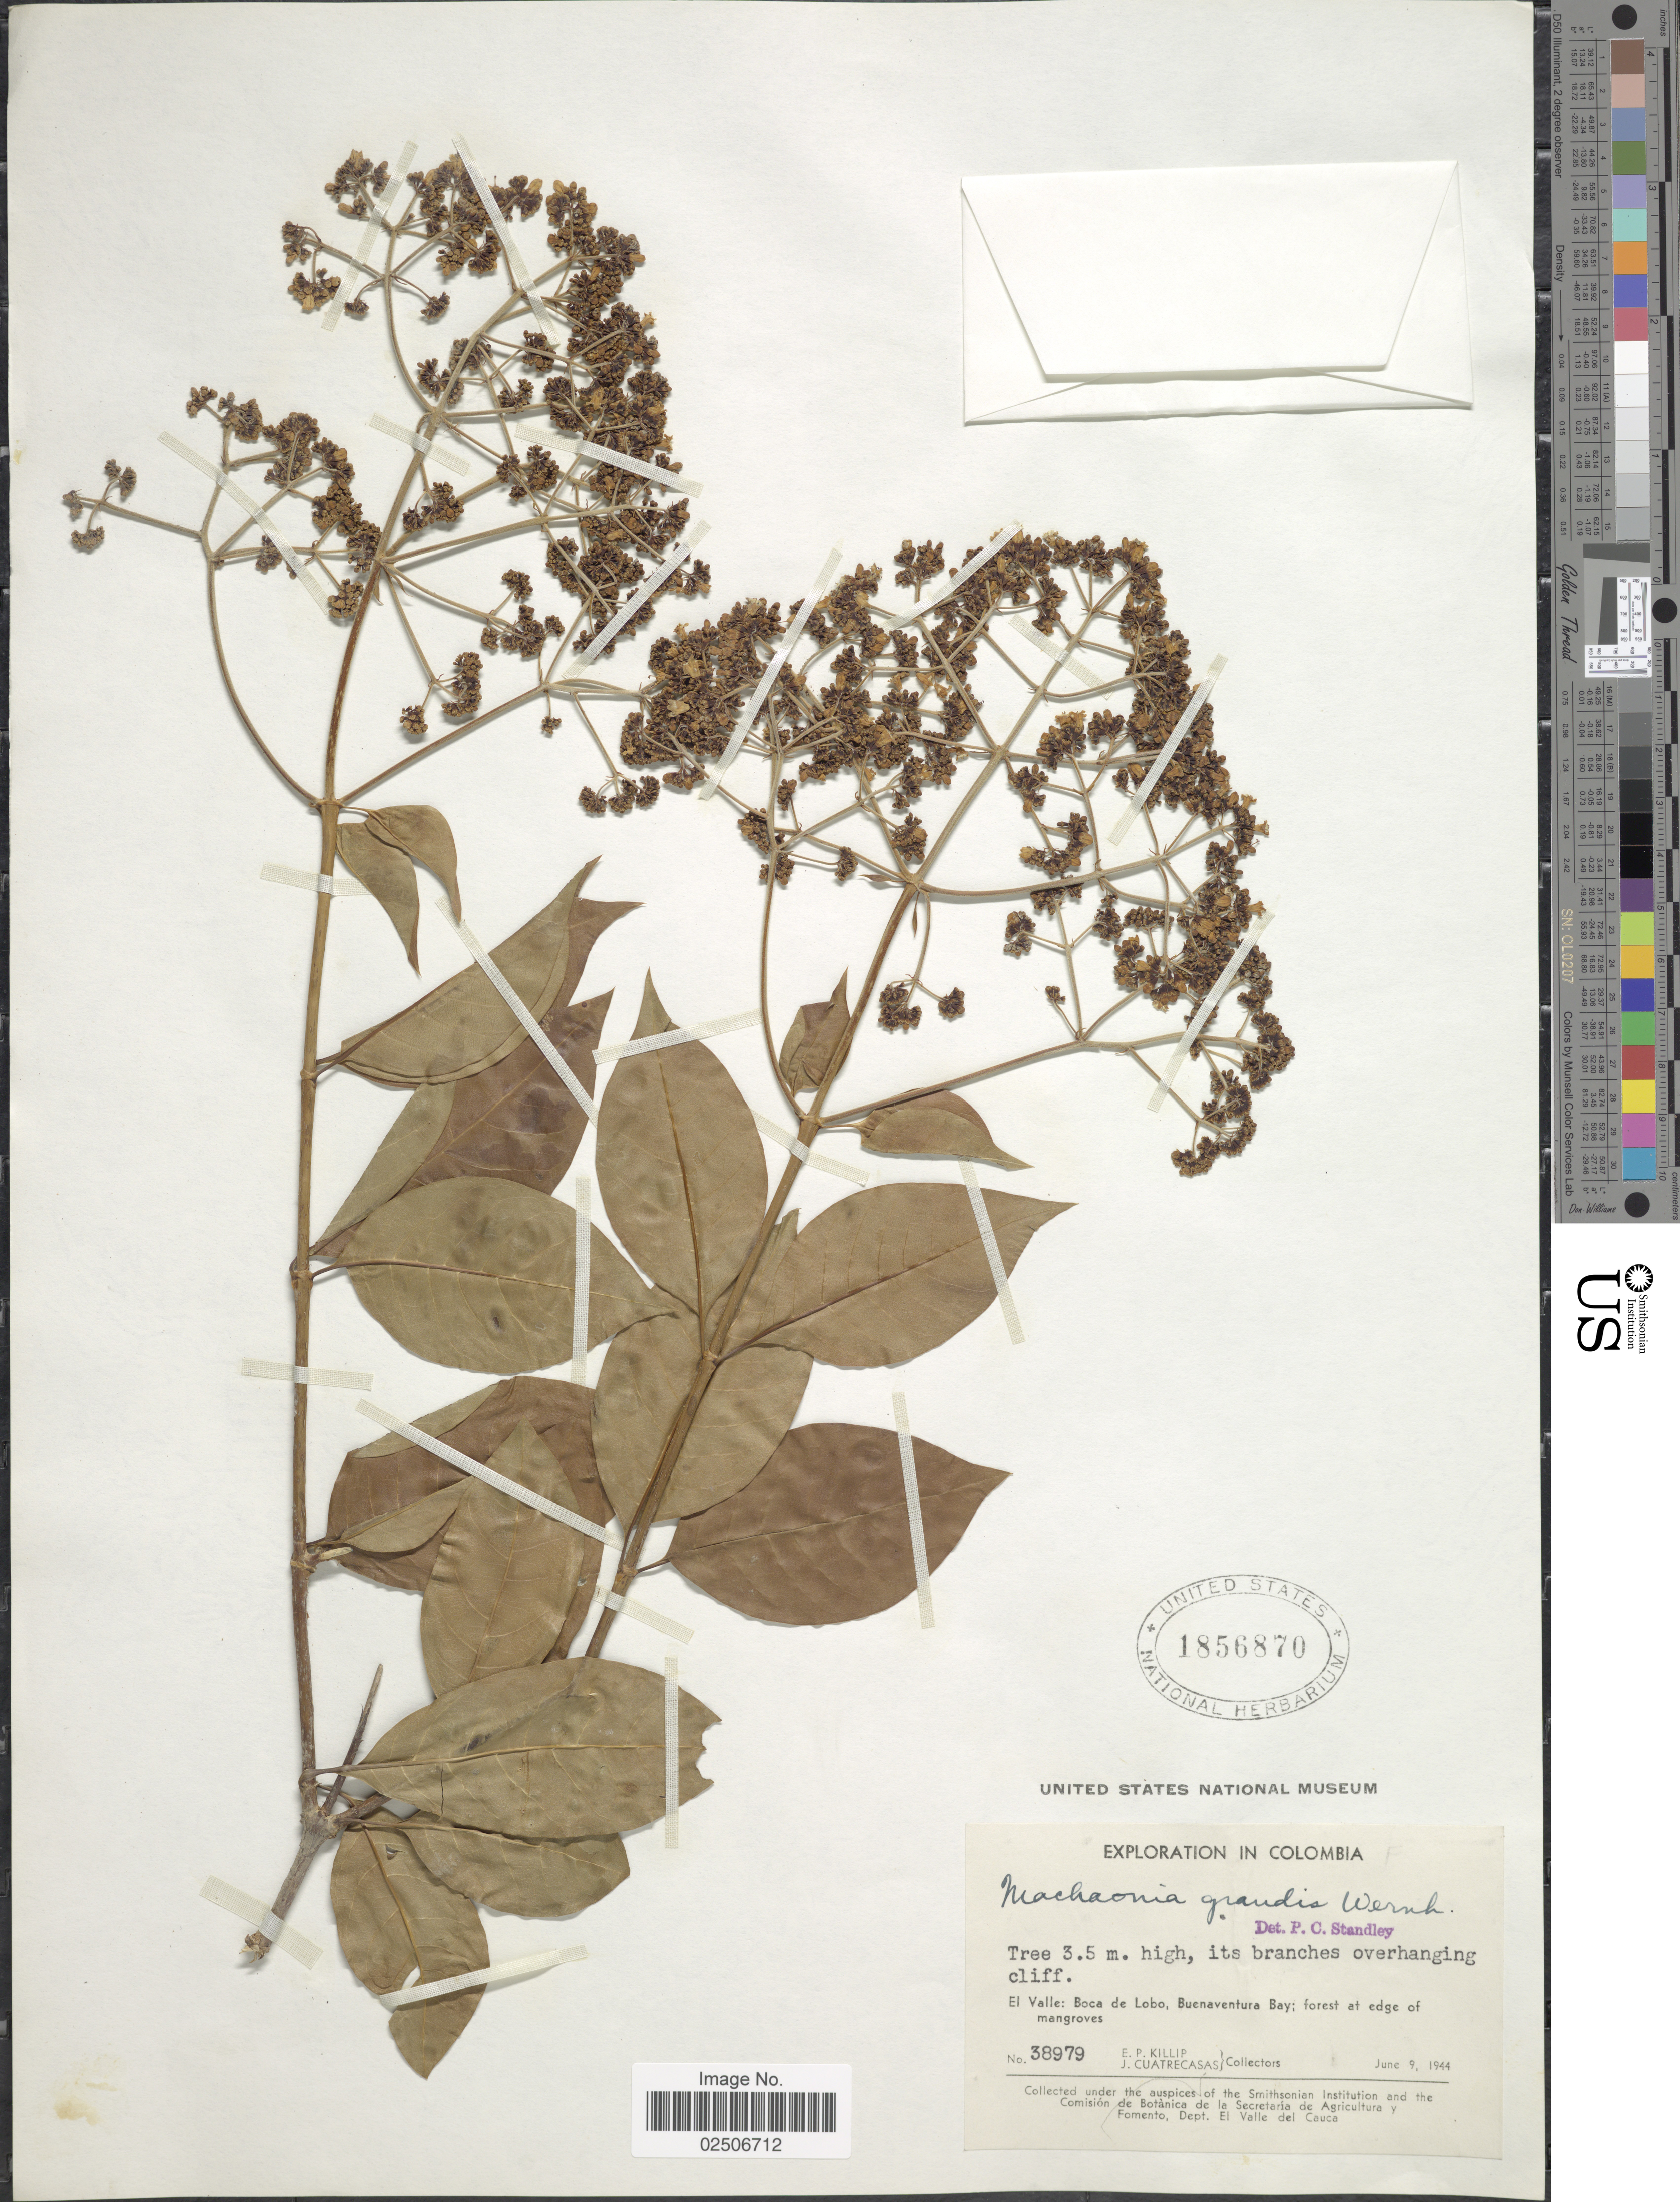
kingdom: Plantae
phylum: Tracheophyta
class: Magnoliopsida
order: Gentianales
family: Rubiaceae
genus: Machaonia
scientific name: Machaonia grandis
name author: Wernham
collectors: E. P. Killip & J. Cuatrecasas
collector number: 38979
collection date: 1944-06-09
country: Colombia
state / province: Valle del Cauca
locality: Overhanging cliff, El Valle: Boca de Lobo, Buenaventura Bay; forest at edge of mangroves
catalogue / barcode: US 1856870